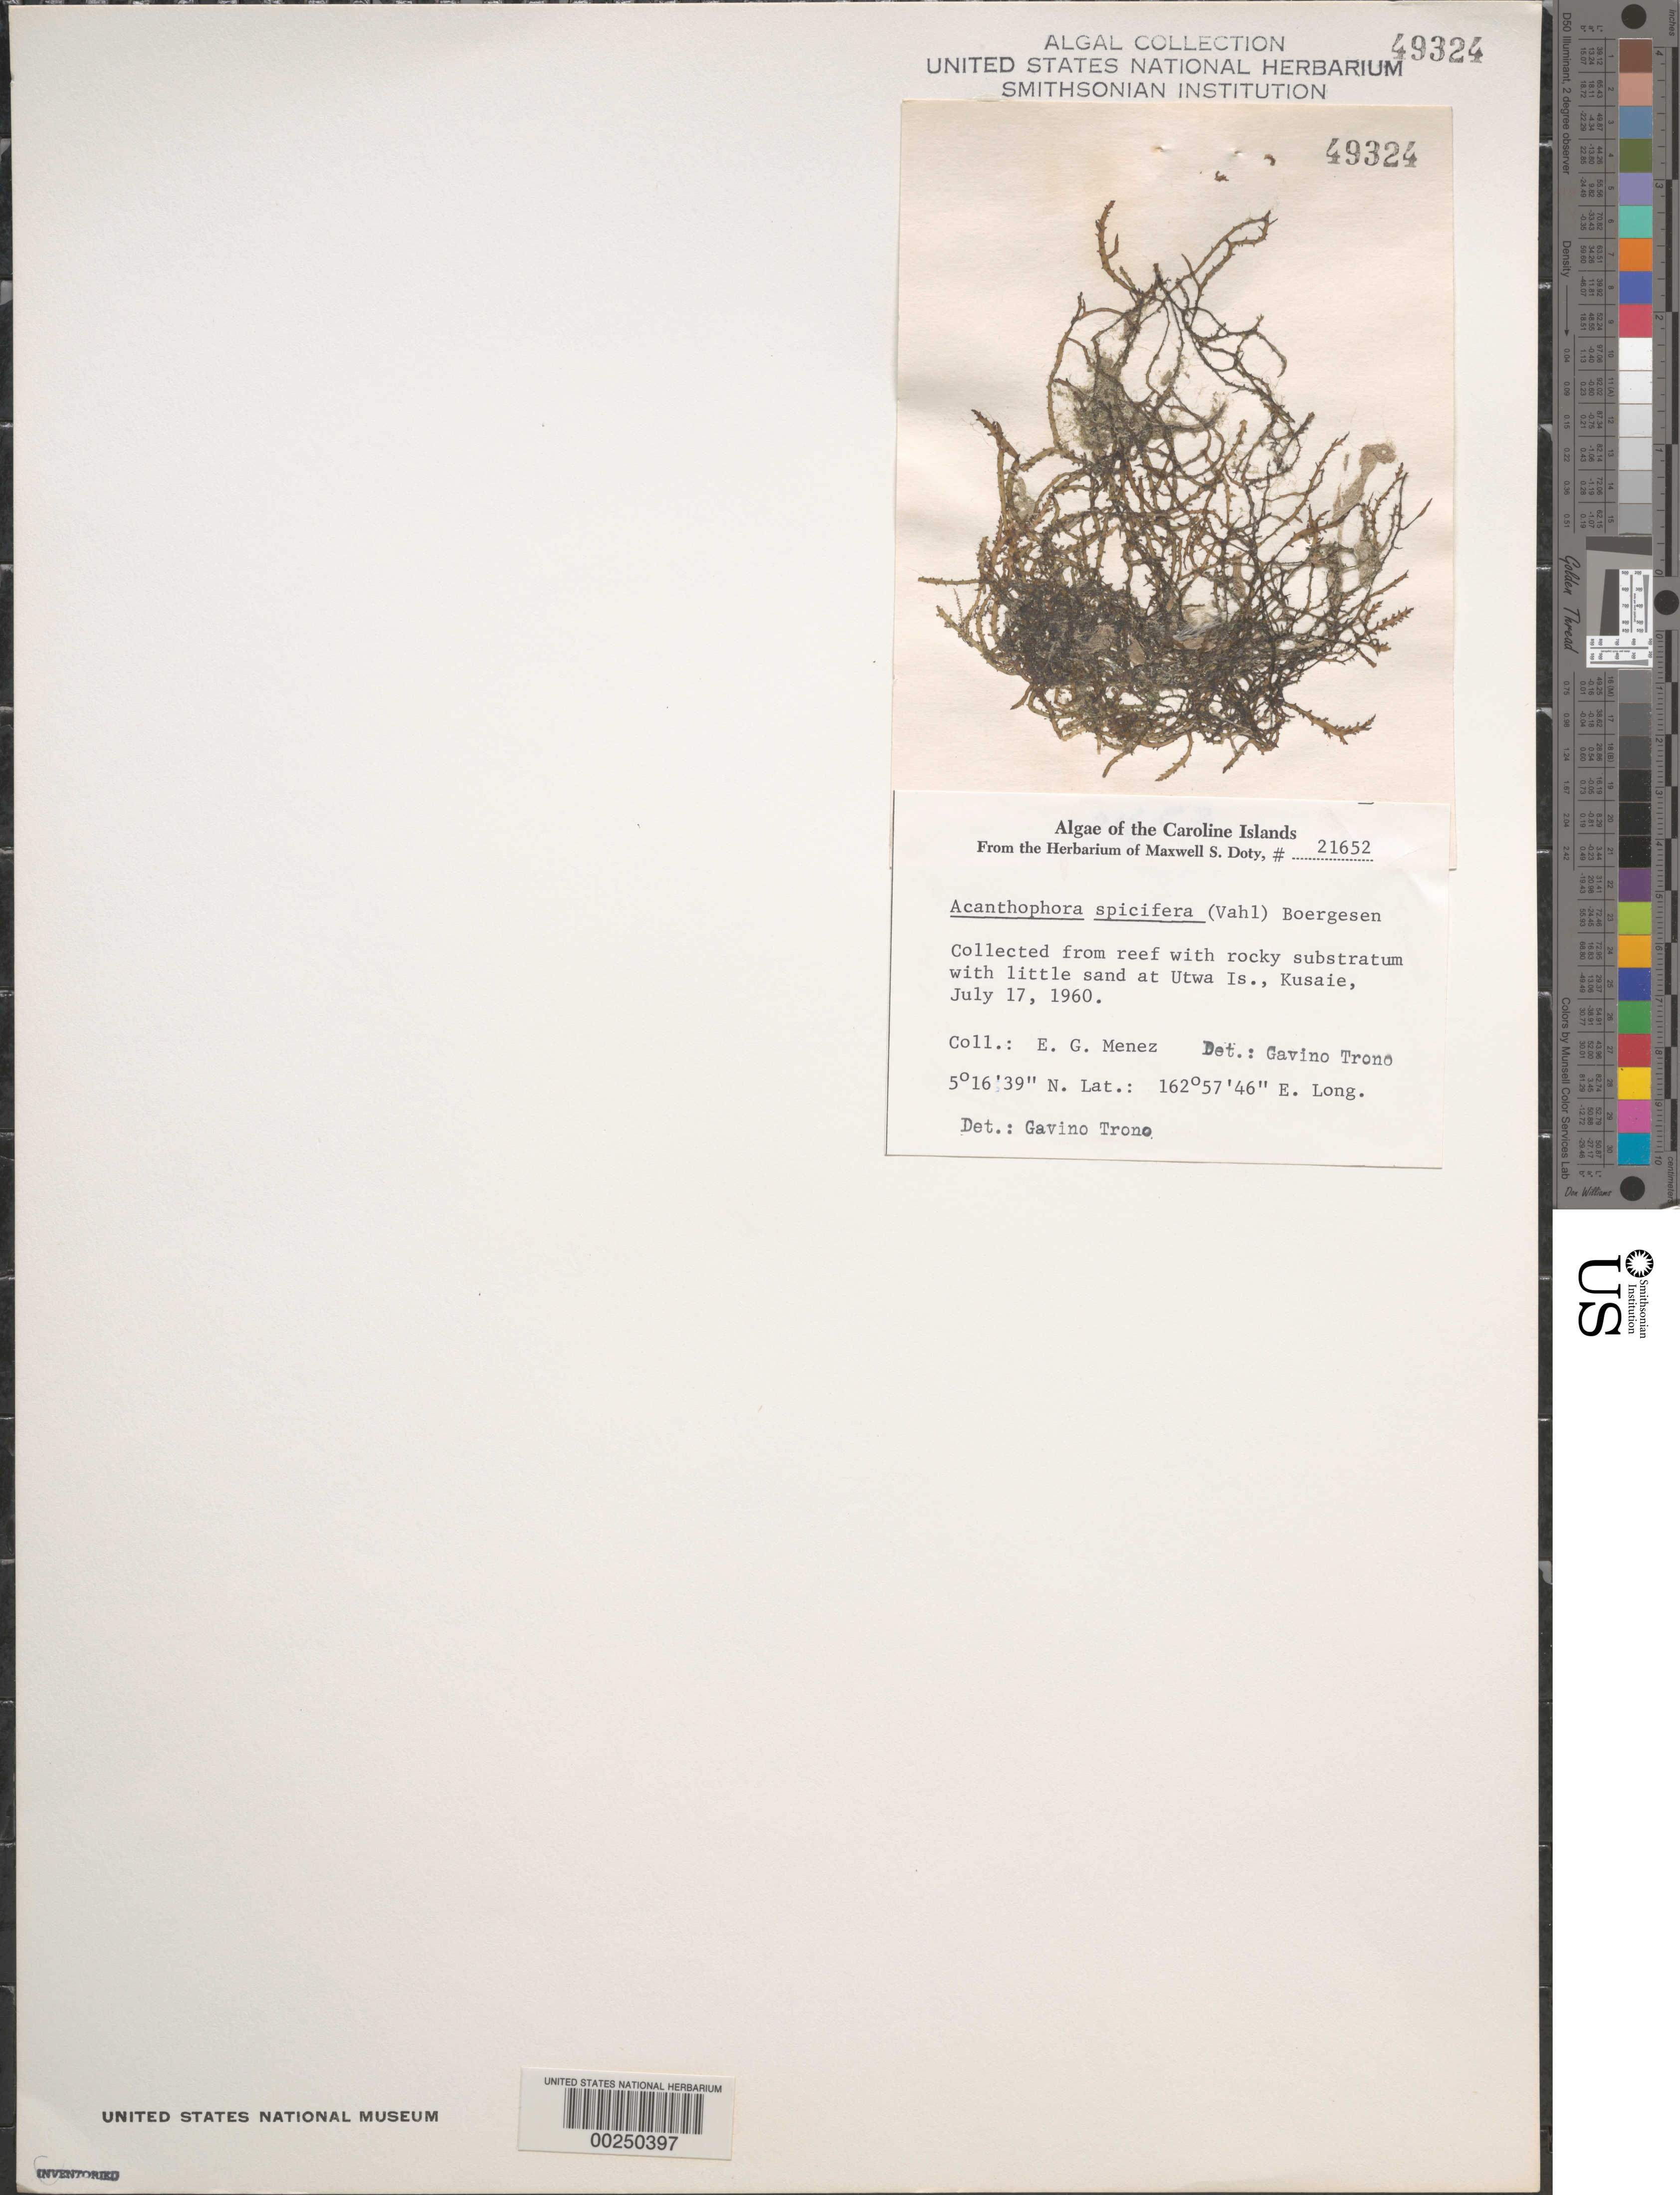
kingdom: Plantae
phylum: Rhodophyta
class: Florideophyceae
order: Ceramiales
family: Rhodomelaceae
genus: Acanthophora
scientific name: Acanthophora spicifera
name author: (Vahl) Børgesen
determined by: Trono, Gavino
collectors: Meñez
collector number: MSD 21652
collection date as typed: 17 Jul 1960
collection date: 1960-07-17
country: Micronesia, Federated States of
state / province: Kosrae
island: Utwa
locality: Utwa Island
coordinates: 5 16' 39" N, 162 57' 46" E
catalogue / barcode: US 49324